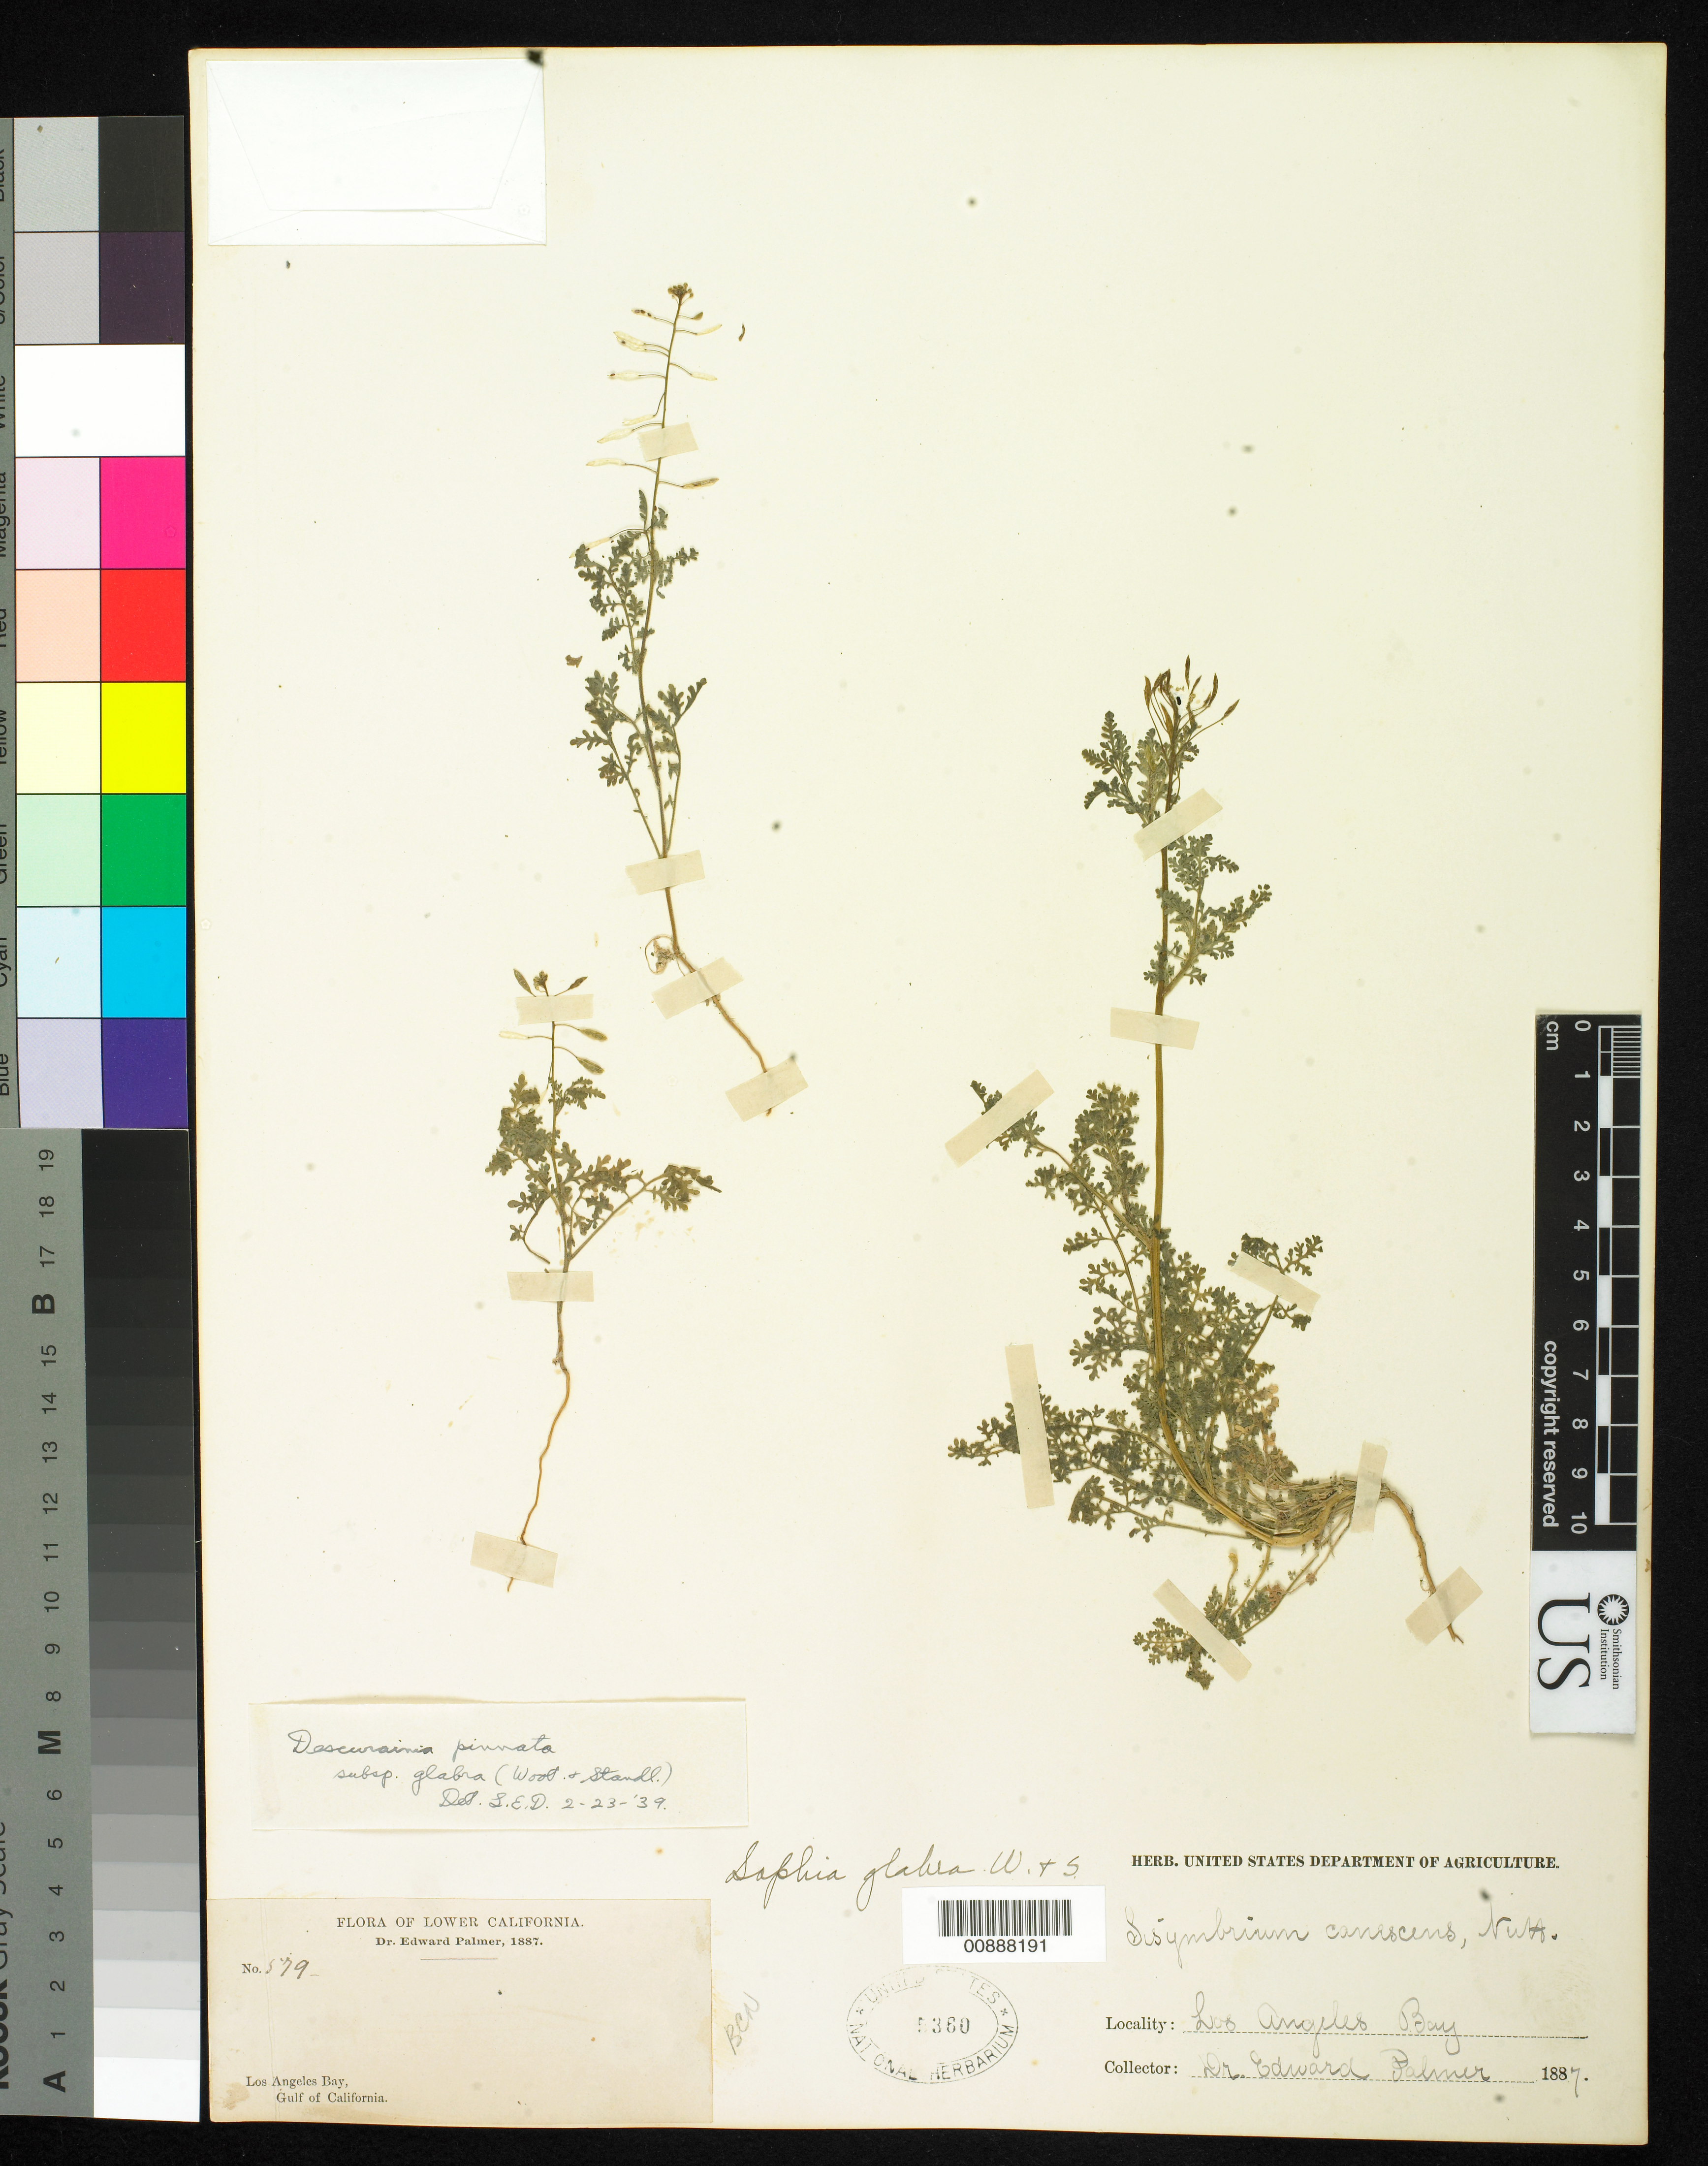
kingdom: Plantae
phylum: Tracheophyta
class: Magnoliopsida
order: Brassicales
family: Brassicaceae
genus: Descurainia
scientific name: Descurainia pinnata subsp. glabra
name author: (Wooton & Standl.) Detling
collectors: E. Palmer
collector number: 579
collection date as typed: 1887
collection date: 1887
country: Mexico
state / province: Baja California Norte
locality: Los Angeles Bay, Gulf of California, Baja California.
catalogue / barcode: US 5360